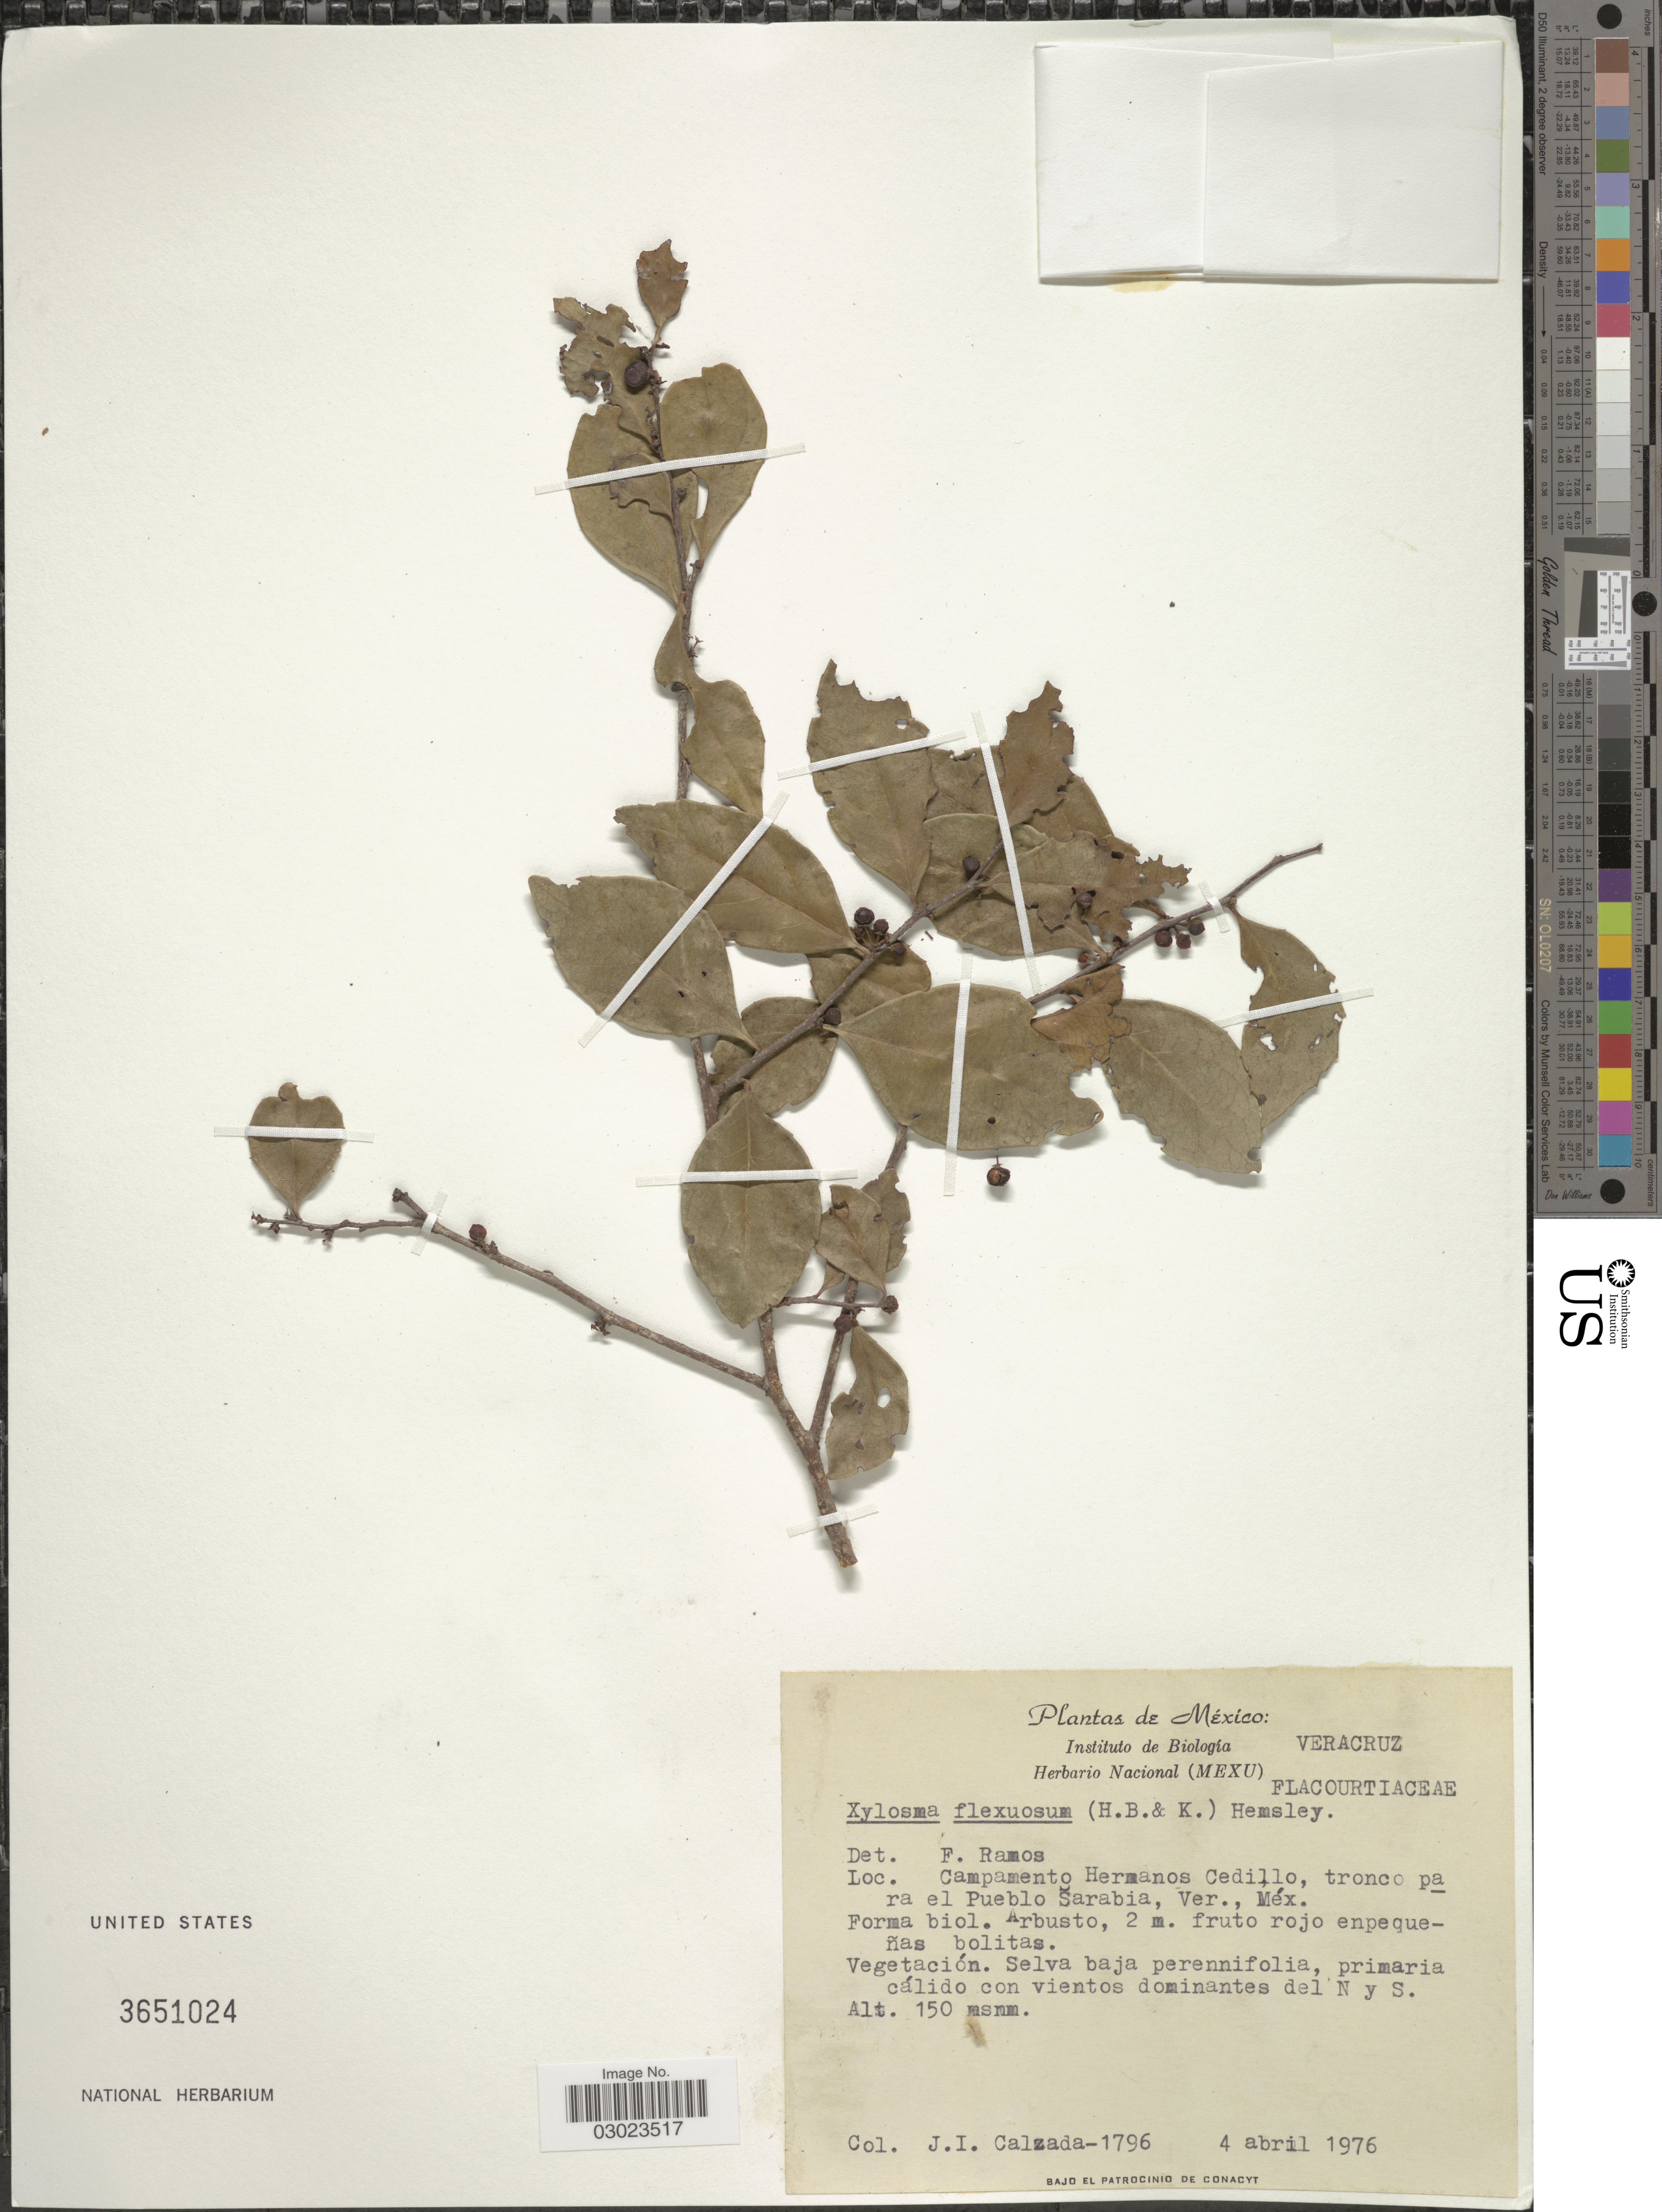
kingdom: Plantae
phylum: Tracheophyta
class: Magnoliopsida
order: Malpighiales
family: Salicaceae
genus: Xylosma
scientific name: Xylosma flexuosa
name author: (Kunth) Hemsl.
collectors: J. I. Calzada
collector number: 1796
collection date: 1976-04-04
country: Mexico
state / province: Veracruz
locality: Veracruz, Campamento Hermanos Cedillo, tronco para el Pueblo Sarabia, Ver., Méx.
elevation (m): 150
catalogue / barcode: US 3651024